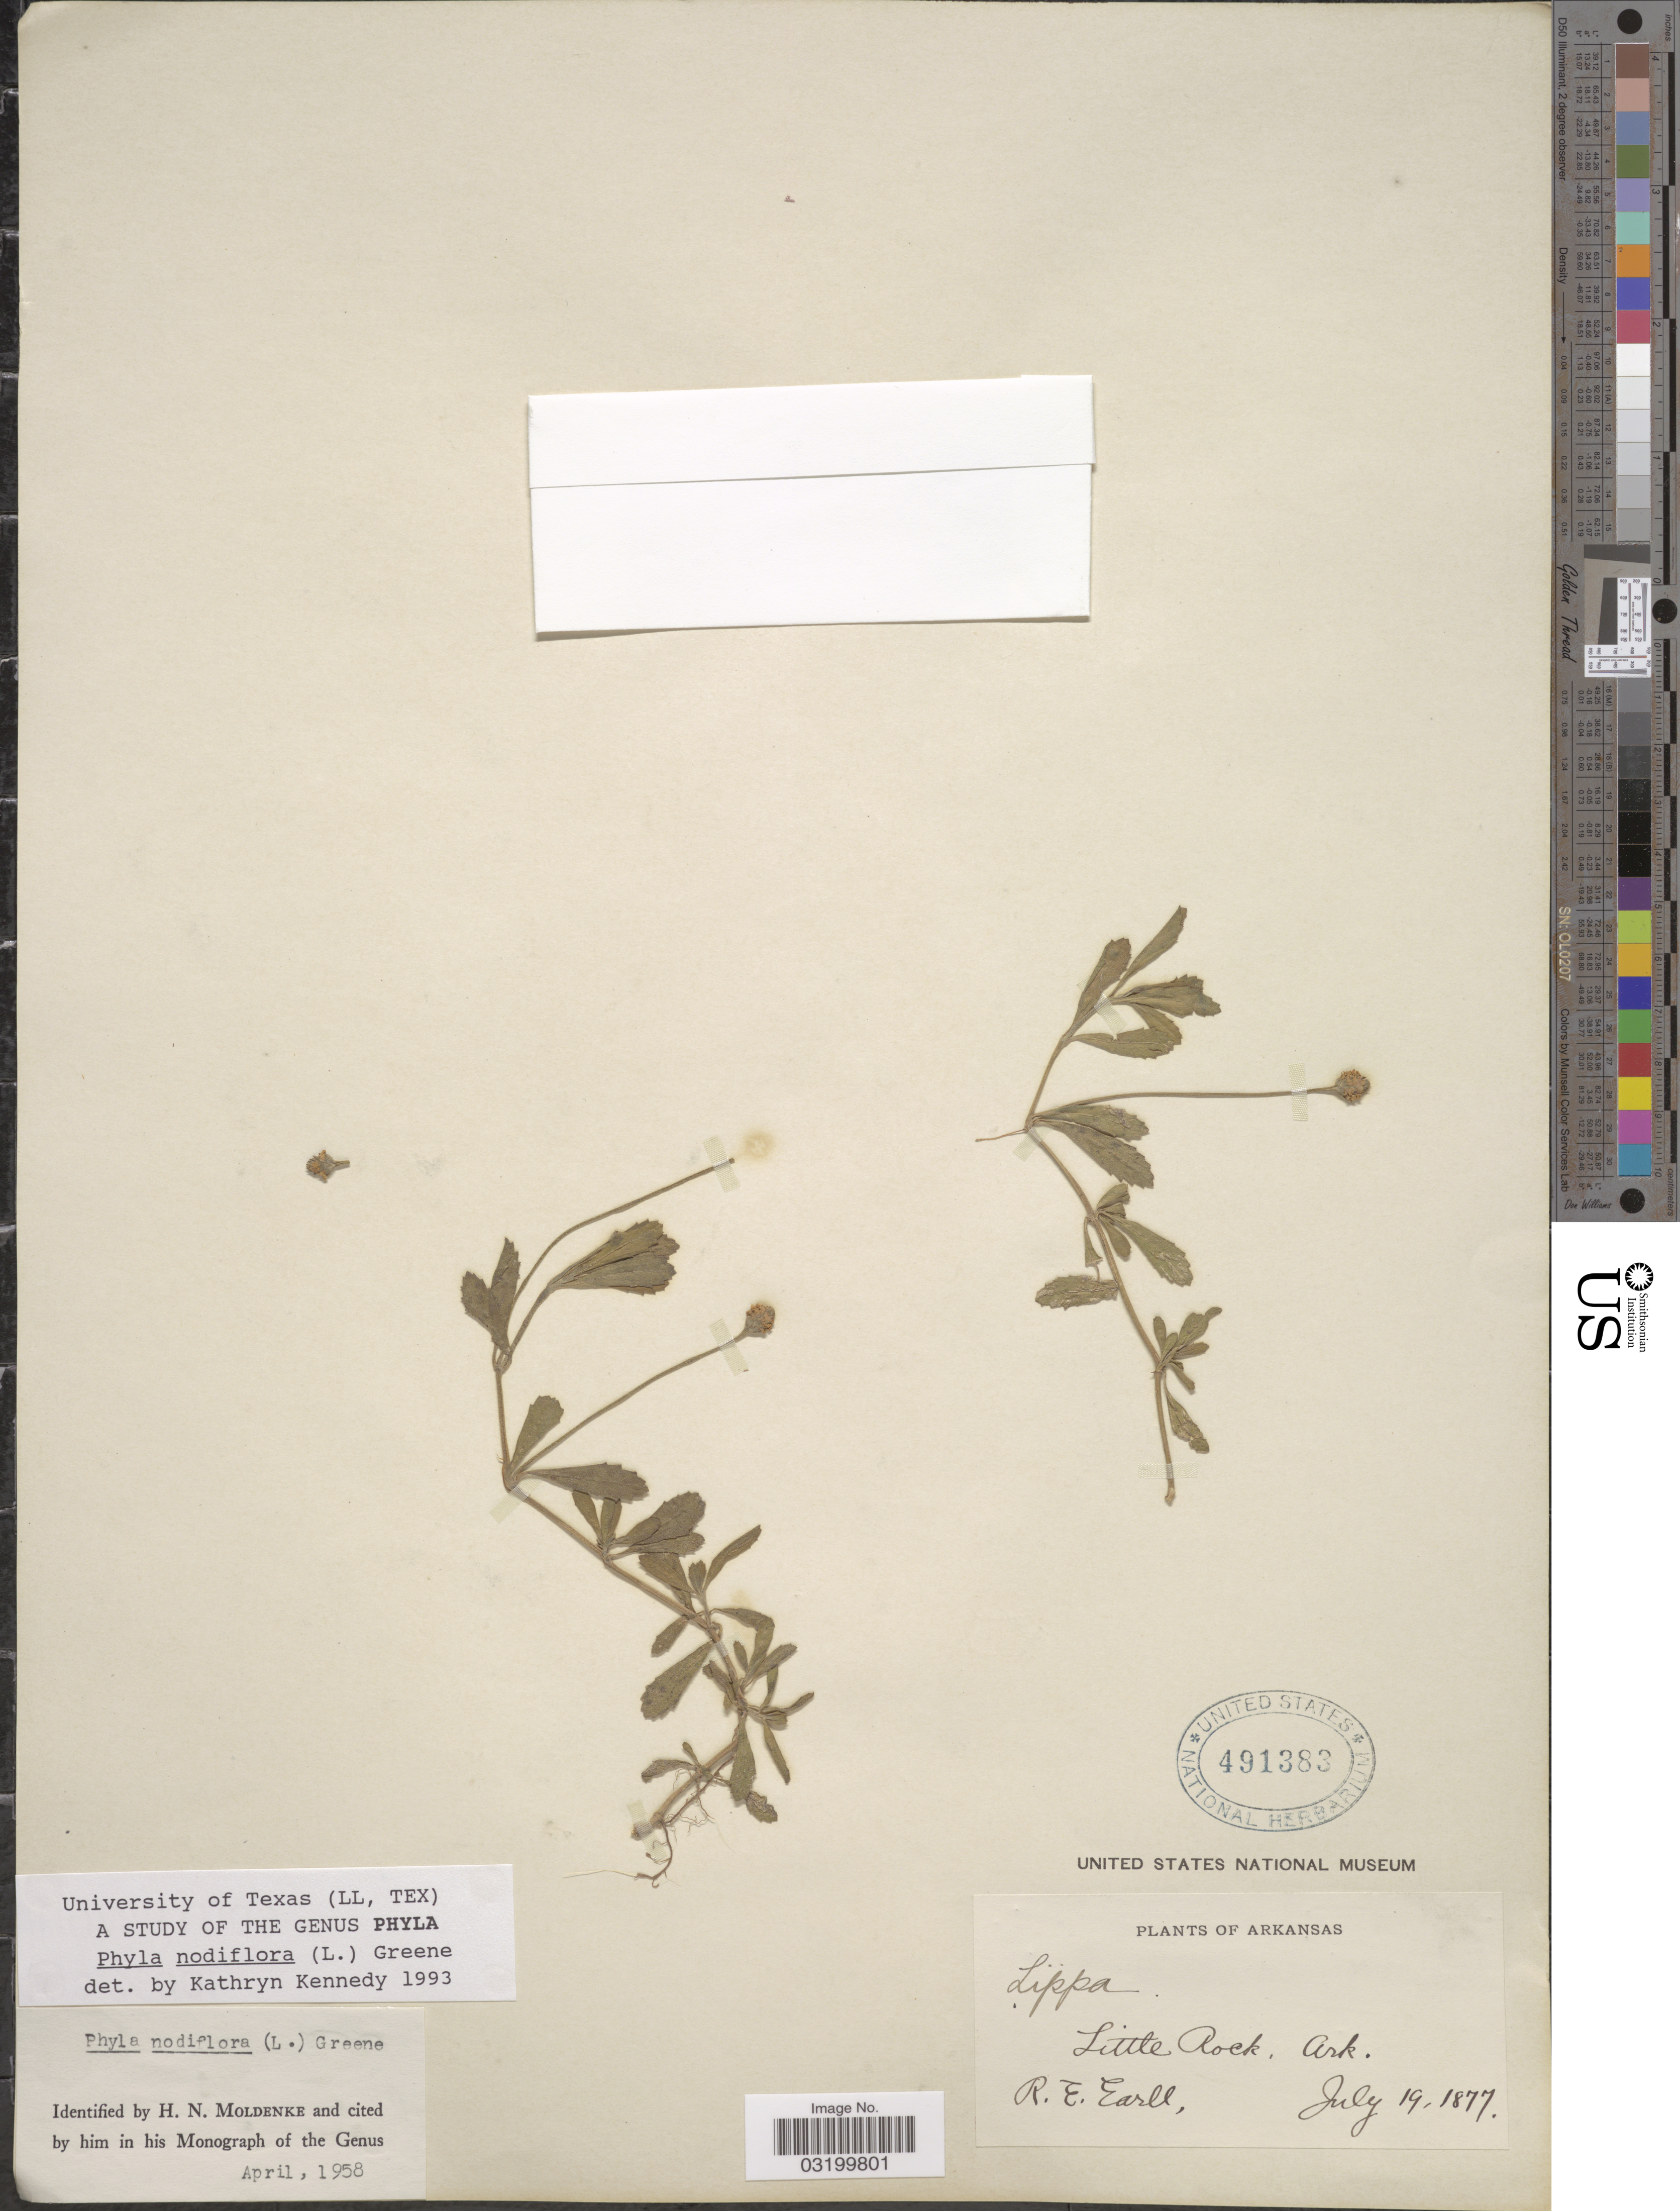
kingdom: Plantae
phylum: Tracheophyta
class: Magnoliopsida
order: Lamiales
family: Verbenaceae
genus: Phyla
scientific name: Phyla nodiflora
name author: (L.) Greene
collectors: R. Earll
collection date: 1877-07-19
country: United States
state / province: Arkansas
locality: Little Rock.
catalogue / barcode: US 491383